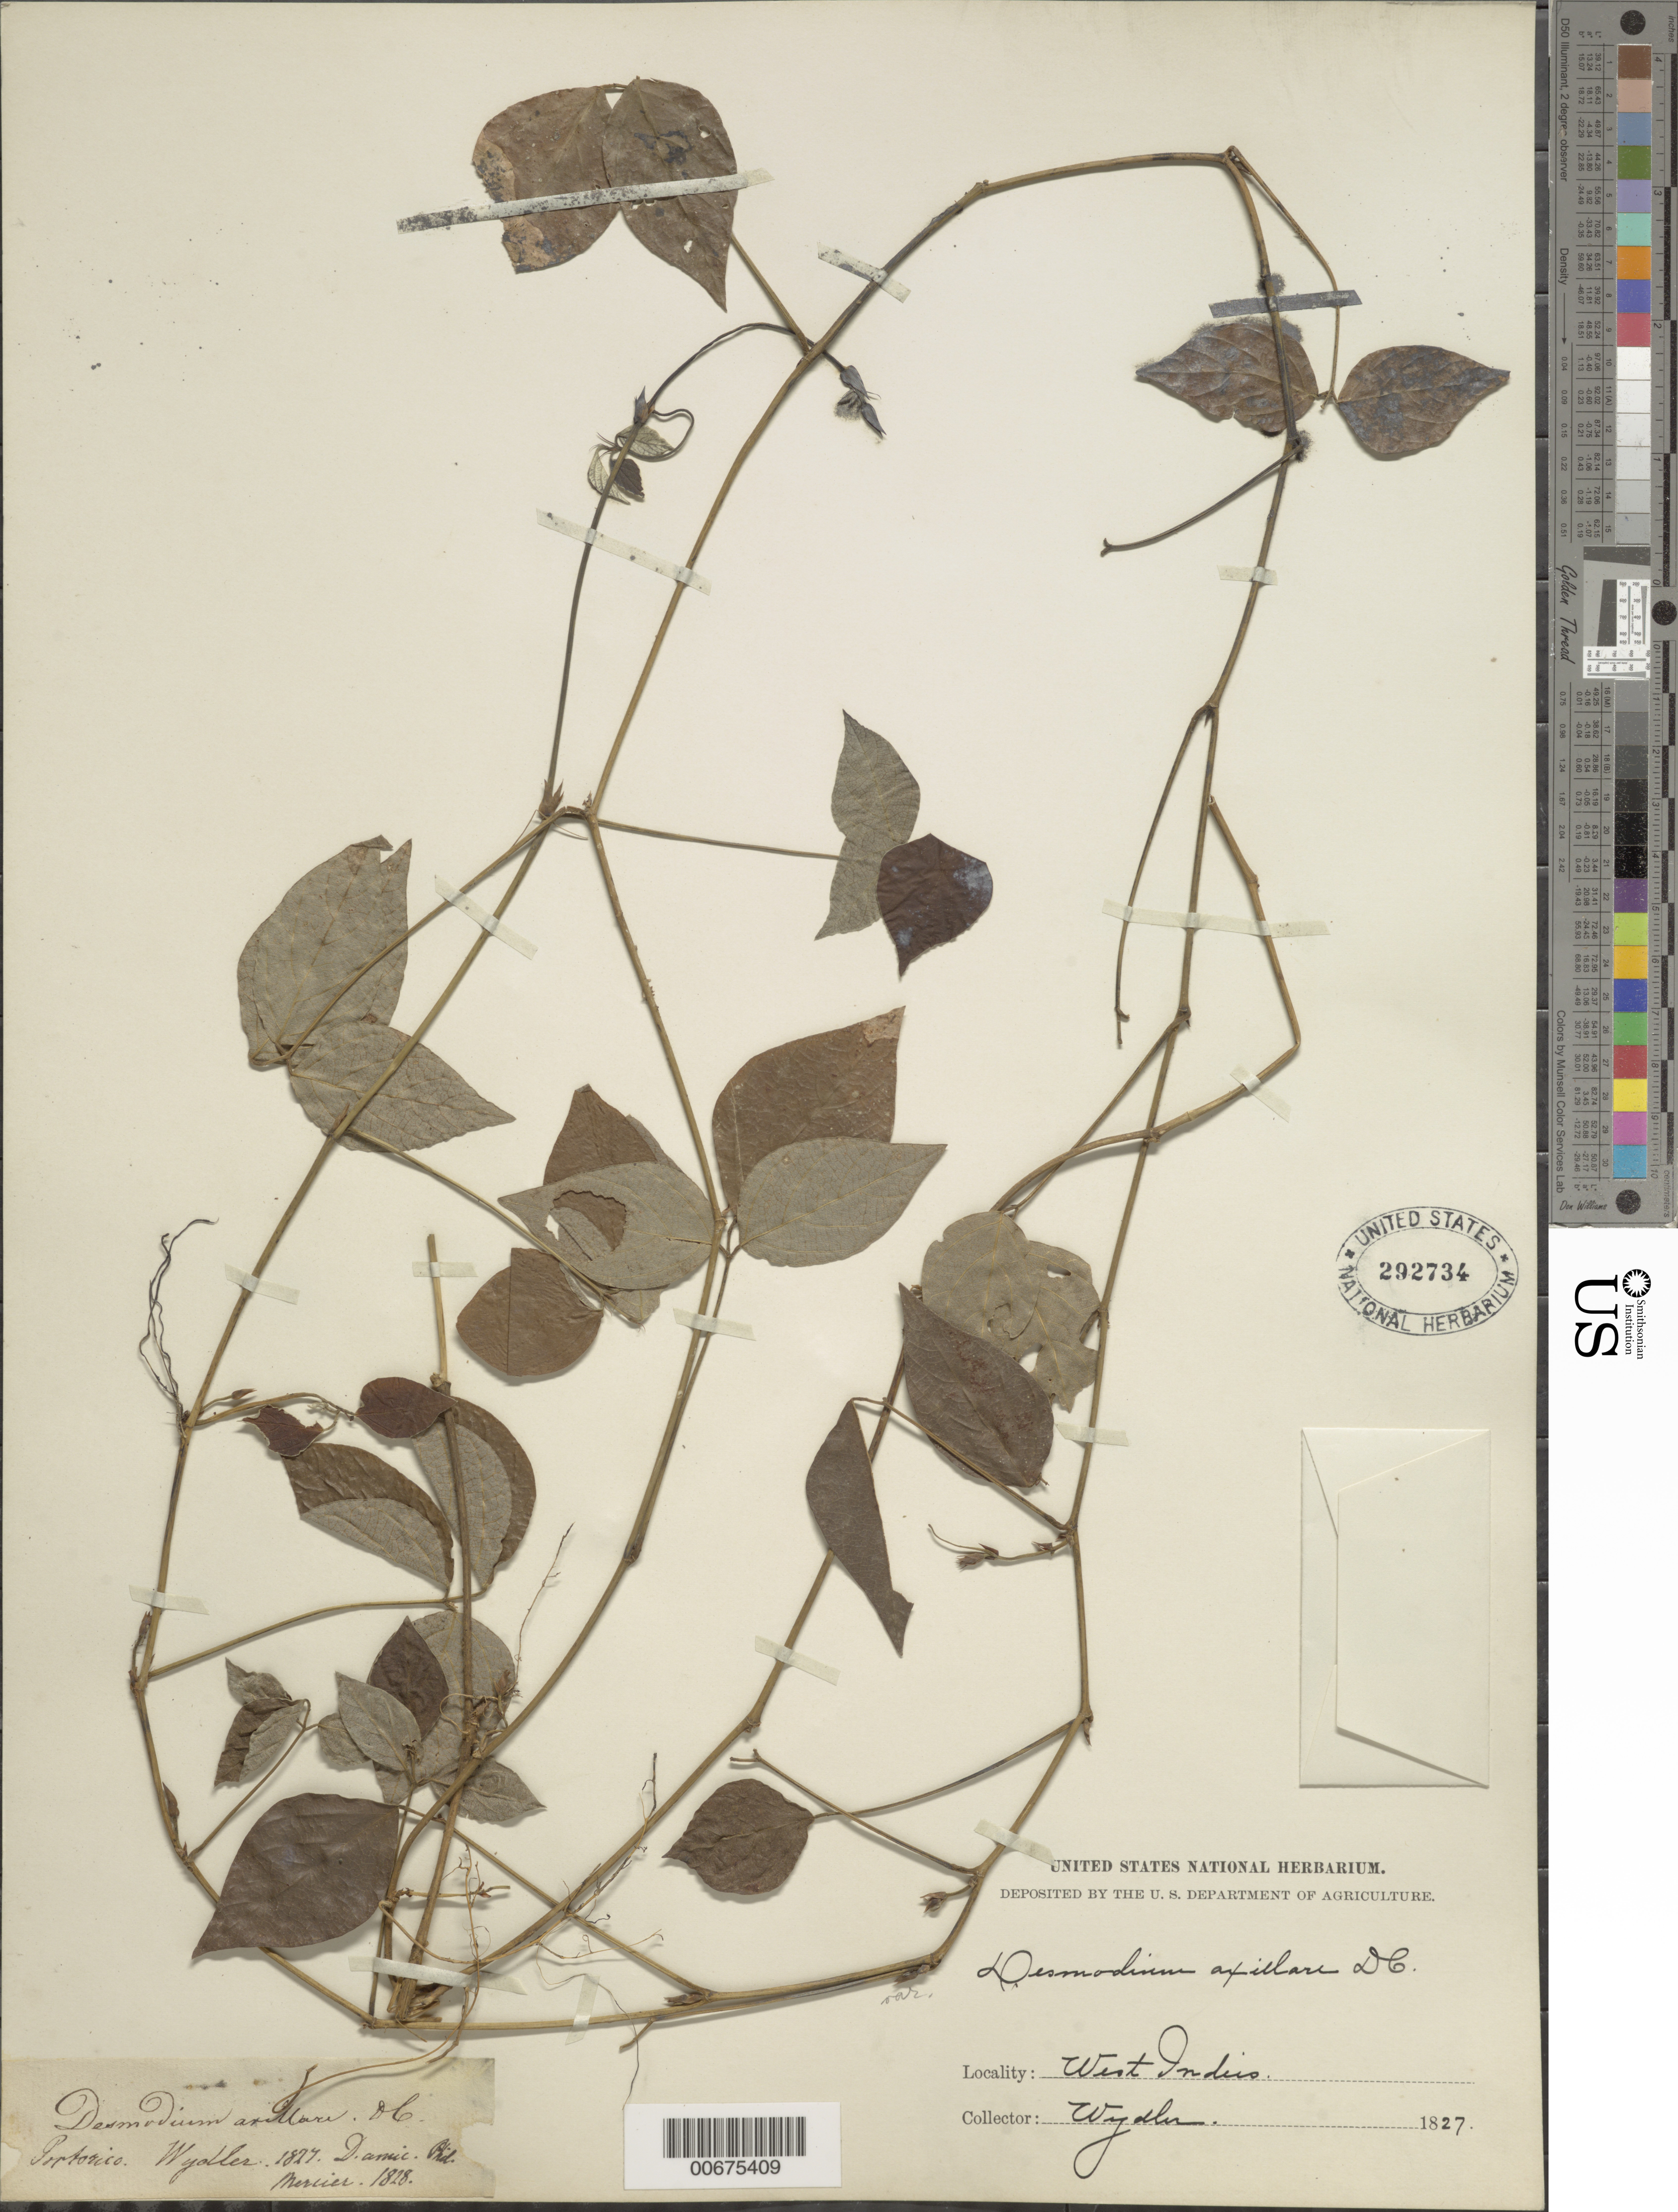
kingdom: Plantae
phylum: Tracheophyta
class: Magnoliopsida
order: Fabales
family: Fabaceae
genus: Desmodium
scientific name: Desmodium axillare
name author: (Sw.) DC.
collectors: -. Wydler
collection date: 1827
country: Puerto Rico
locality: Portorico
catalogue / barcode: US 292734